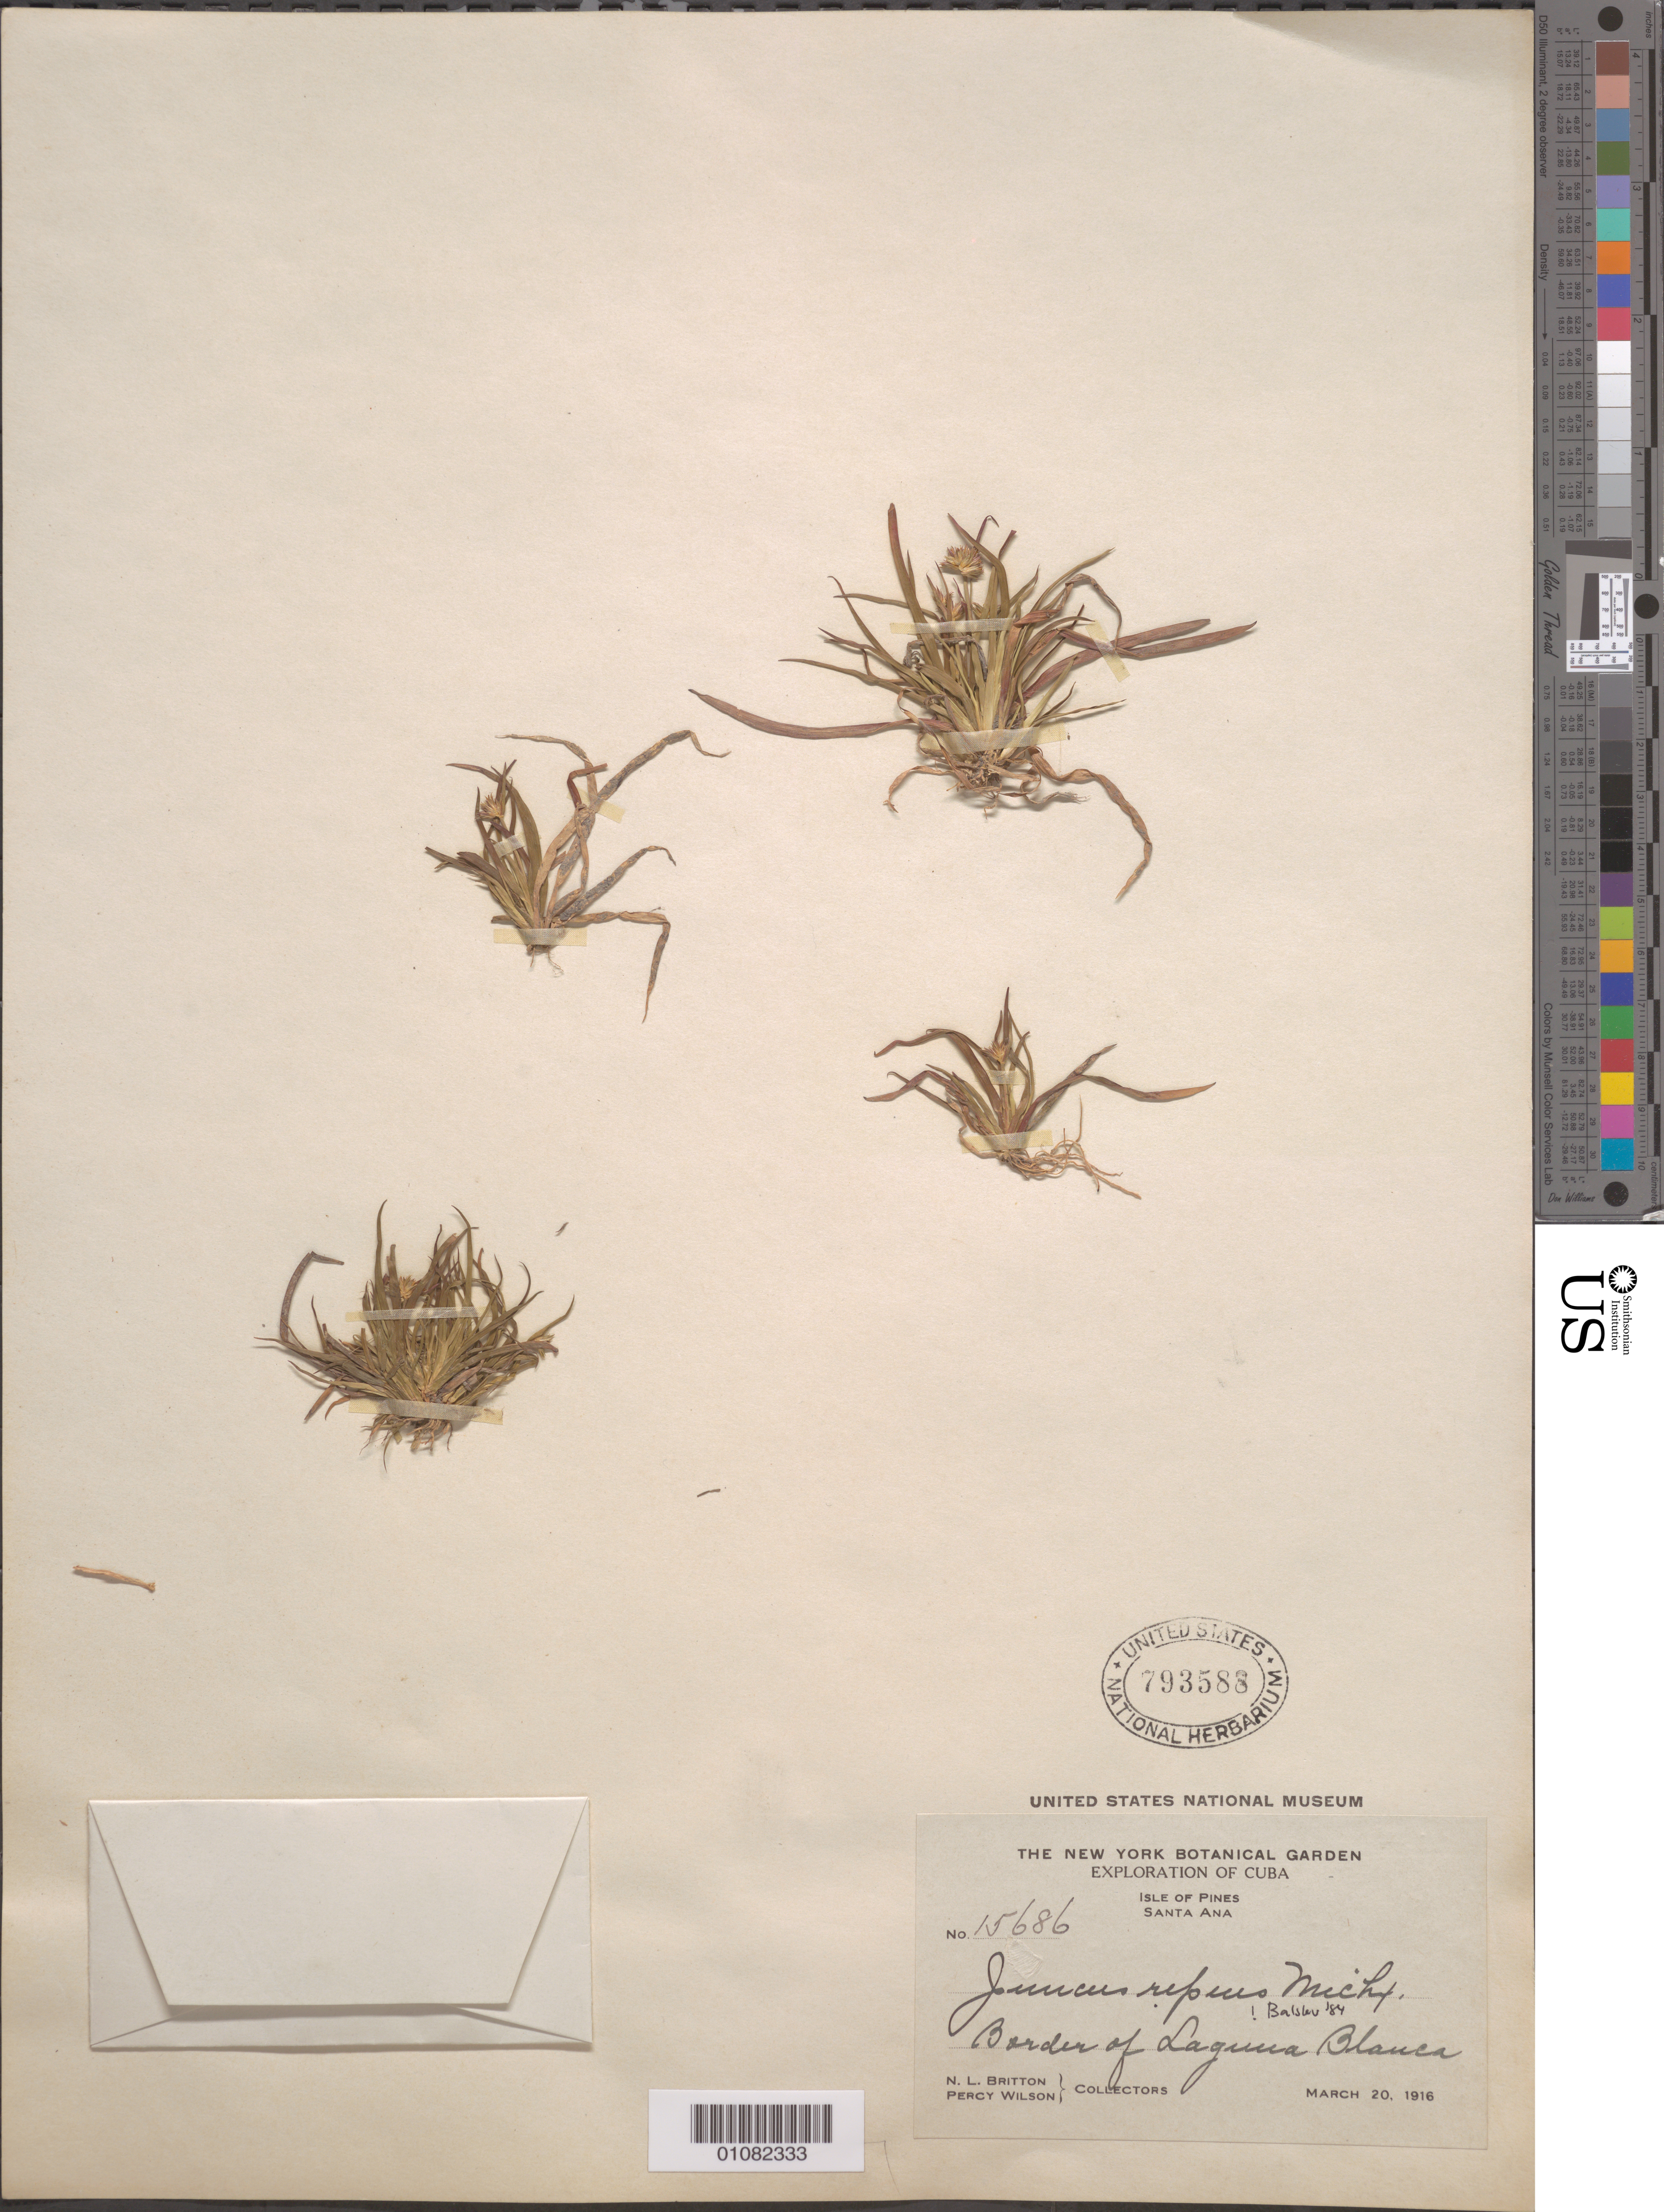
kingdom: Plantae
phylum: Tracheophyta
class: Liliopsida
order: Poales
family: Juncaceae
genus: Juncus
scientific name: Juncus repens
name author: Michx.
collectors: N. Britton & P. Wilson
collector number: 15686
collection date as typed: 20 Mar 1916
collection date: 1916-03-20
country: Cuba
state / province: Isla de La Juventud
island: Isla de la Juventud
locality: Isle of Pines, Santa Ana, border of Laguna Blanca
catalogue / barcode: US 793588